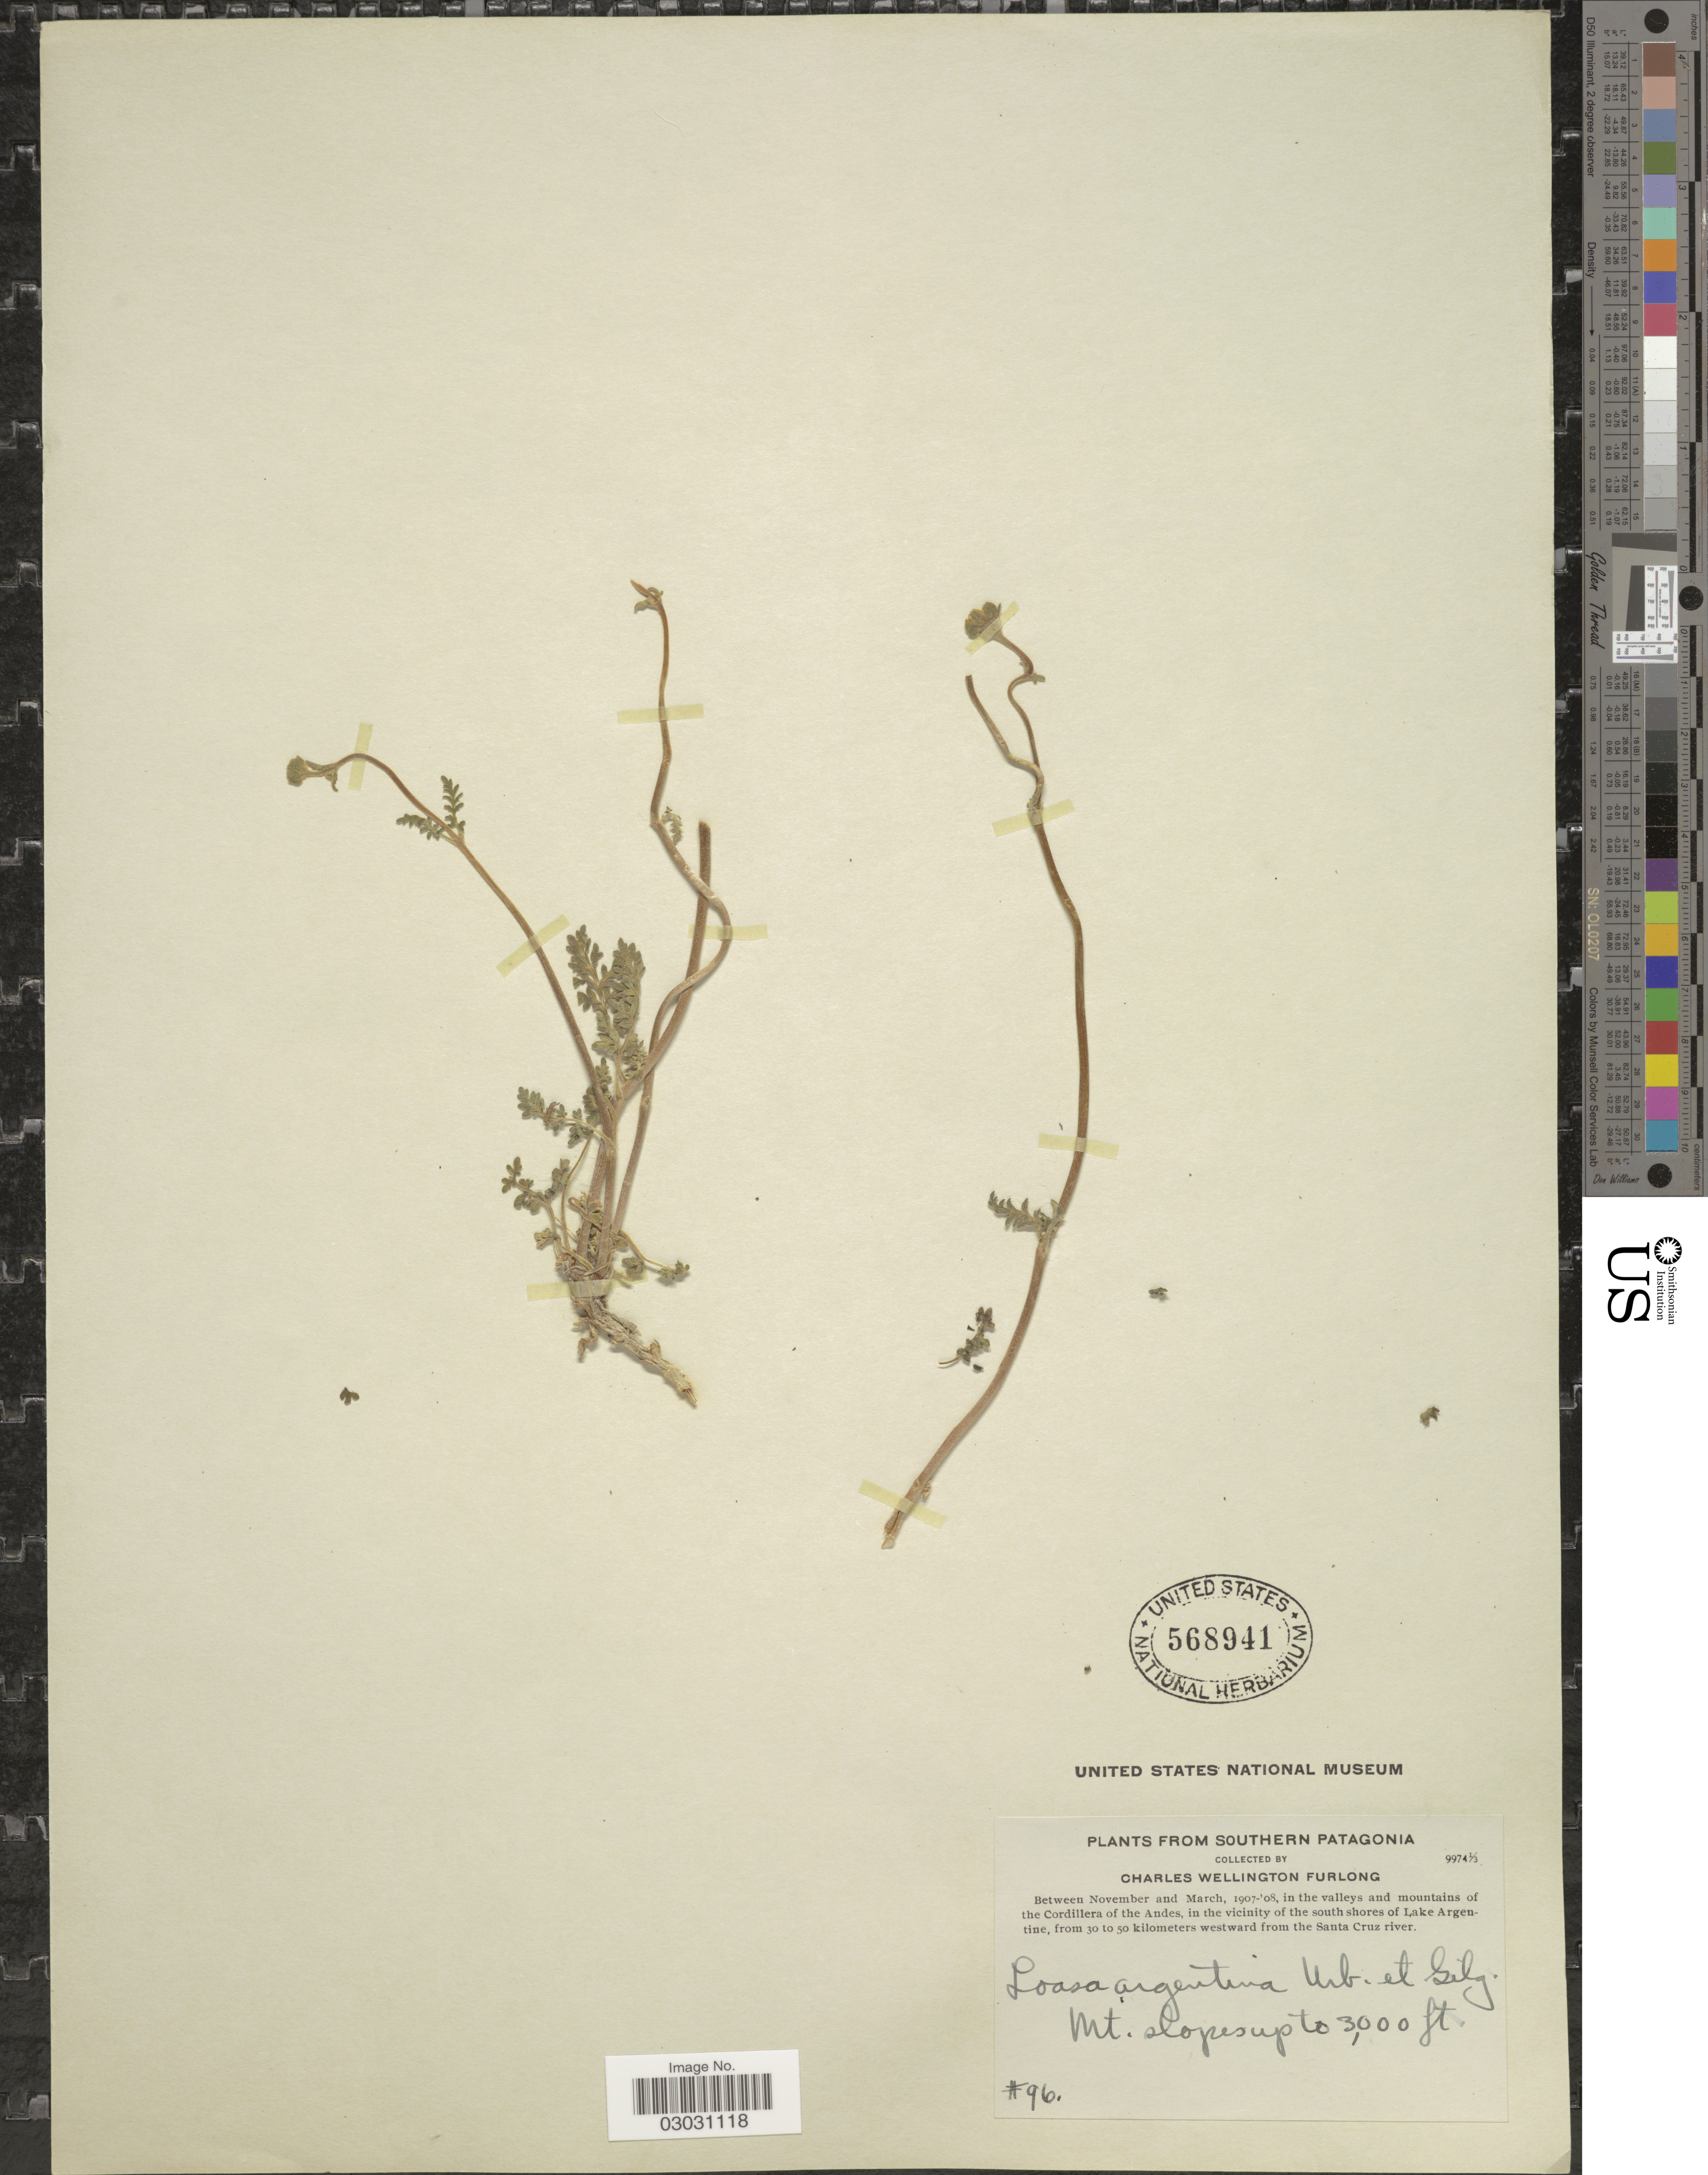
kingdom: Plantae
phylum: Tracheophyta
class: Magnoliopsida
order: Cornales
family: Loasaceae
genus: Pinnasa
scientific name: Pinnasa bergii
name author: (Hieron.) Weigend & R. H. Acuña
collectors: C. Furlong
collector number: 96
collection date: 1907-11/1908-03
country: Argentina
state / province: Santa Cruz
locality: In the valleys and mountains of the Cordillera of the Andes, in the vicinity of the south shores of Lake Argentine, from 30 to 50 kilometers westward from the Santa Cruz river., Mt. slopes.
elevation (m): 914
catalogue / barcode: US 568941